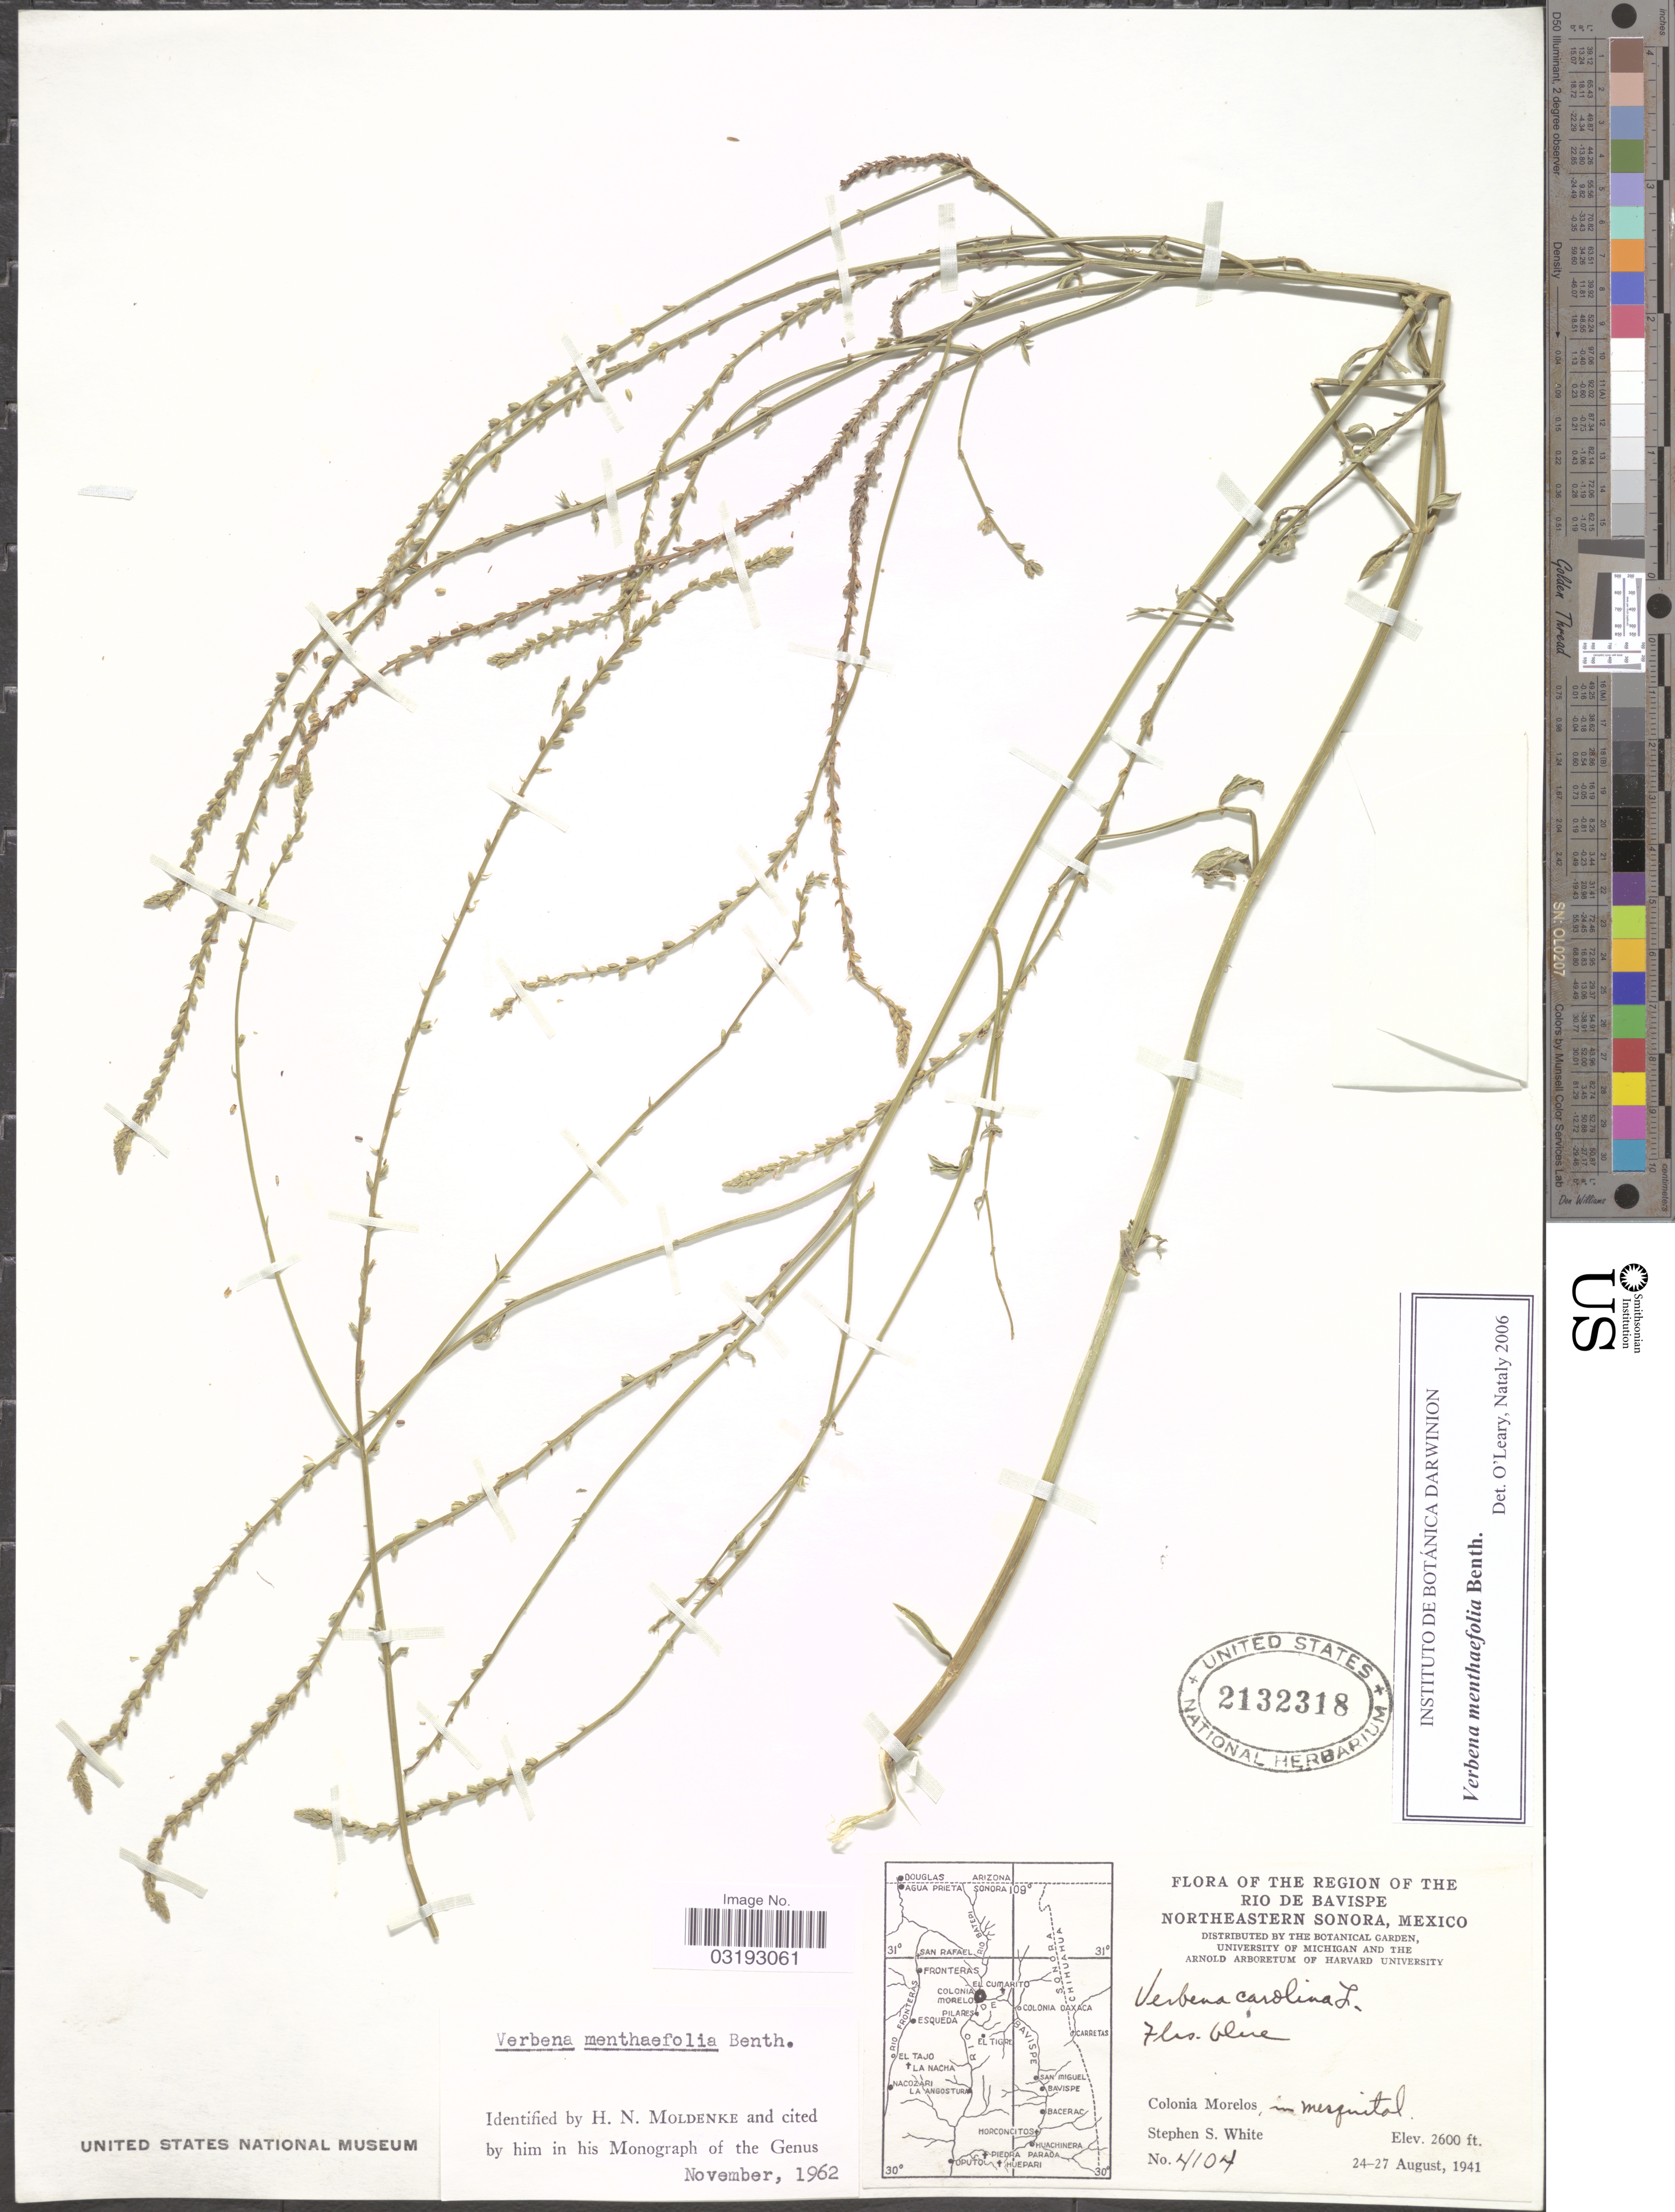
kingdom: Plantae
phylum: Tracheophyta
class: Magnoliopsida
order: Lamiales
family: Verbenaceae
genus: Verbena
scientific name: Verbena menthaefolia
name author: Benth.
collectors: S. S. White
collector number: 4104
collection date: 1941-08-24/1941-08-27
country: Mexico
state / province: Sonora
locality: The Region of the Rio De Bavispe Northeastern Sonora. Colonia Morelos, in mesquital.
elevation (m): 792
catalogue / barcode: US 2132318